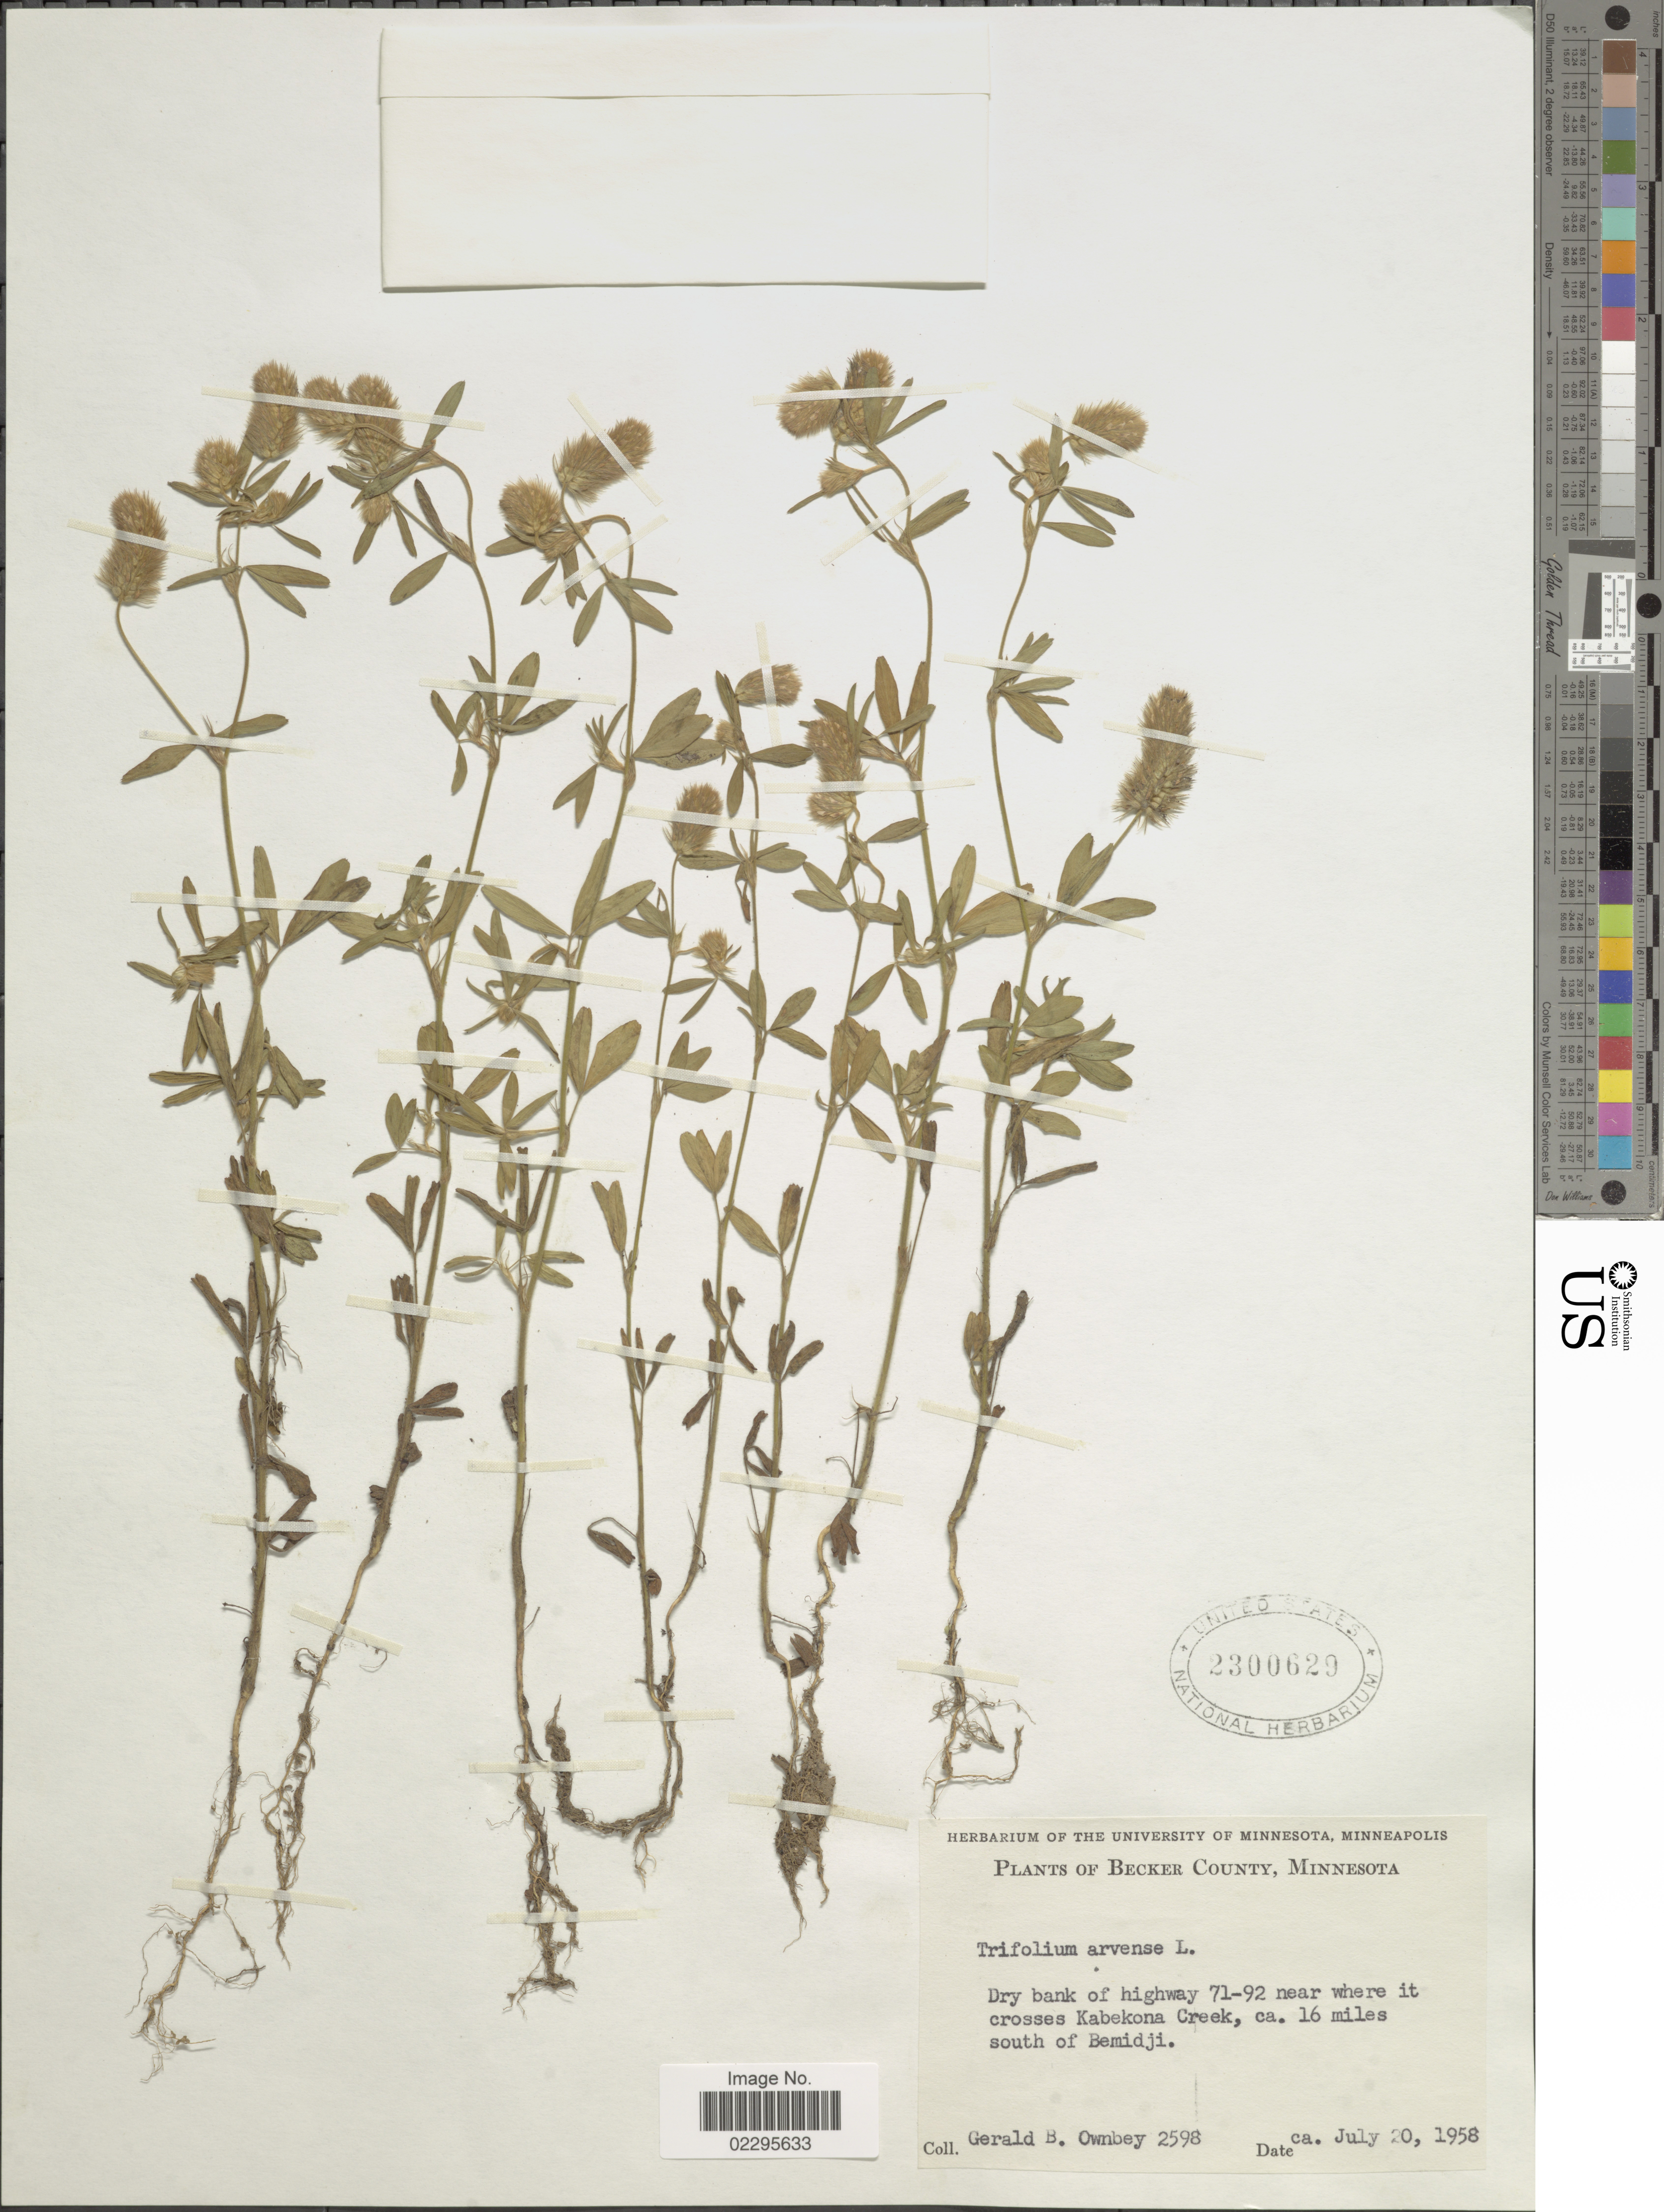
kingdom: Plantae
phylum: Tracheophyta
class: Magnoliopsida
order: Fabales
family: Fabaceae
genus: Trifolium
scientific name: Trifolium arvense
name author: L.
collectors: G. B. Ownbey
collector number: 2598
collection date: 1958-07-20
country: United States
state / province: Minnesota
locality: Becker County, dry bank of highway 71-92 near where it crosses Kabekona Creek, ca. 16 miles south of Bemidji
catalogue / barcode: US 2300629